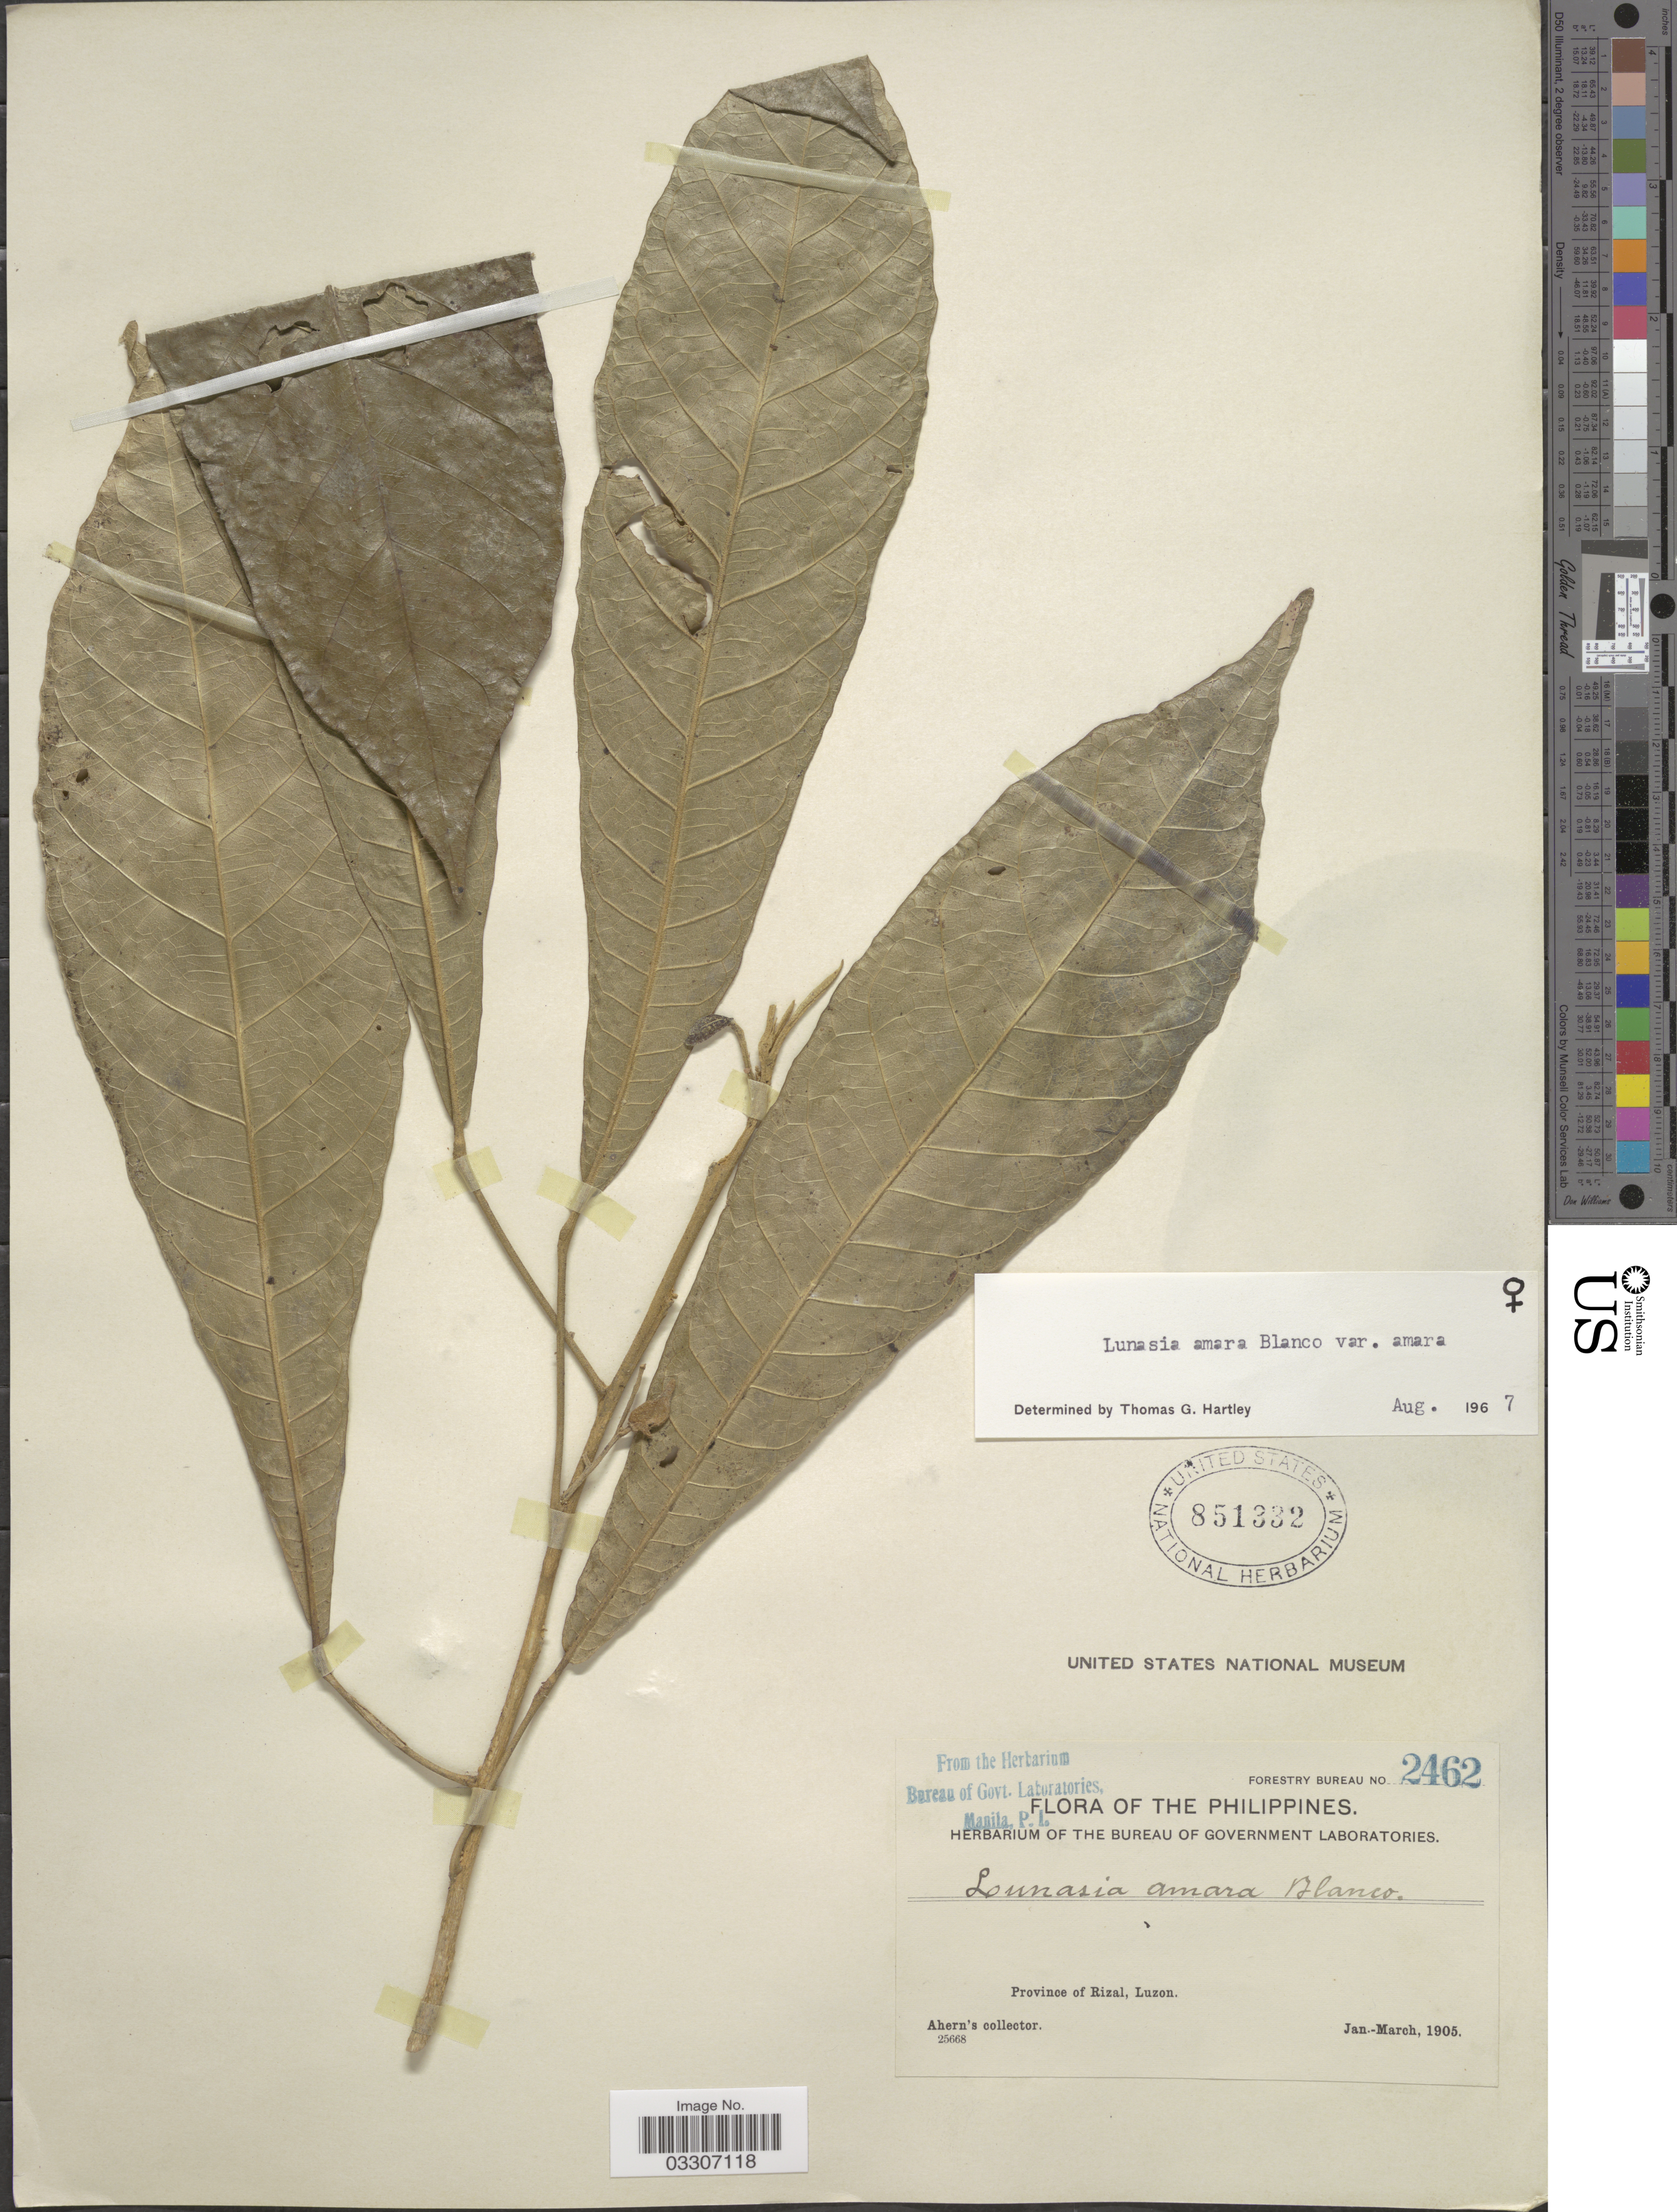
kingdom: Plantae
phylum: Tracheophyta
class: Magnoliopsida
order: Sapindales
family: Rutaceae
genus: Lunasia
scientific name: Lunasia amara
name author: Blanco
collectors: Ahern's collector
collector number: Forestry Bureau 2462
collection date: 1905-01/1905-03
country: Philippines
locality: Province of Rizal, Luzon.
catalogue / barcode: US 851332